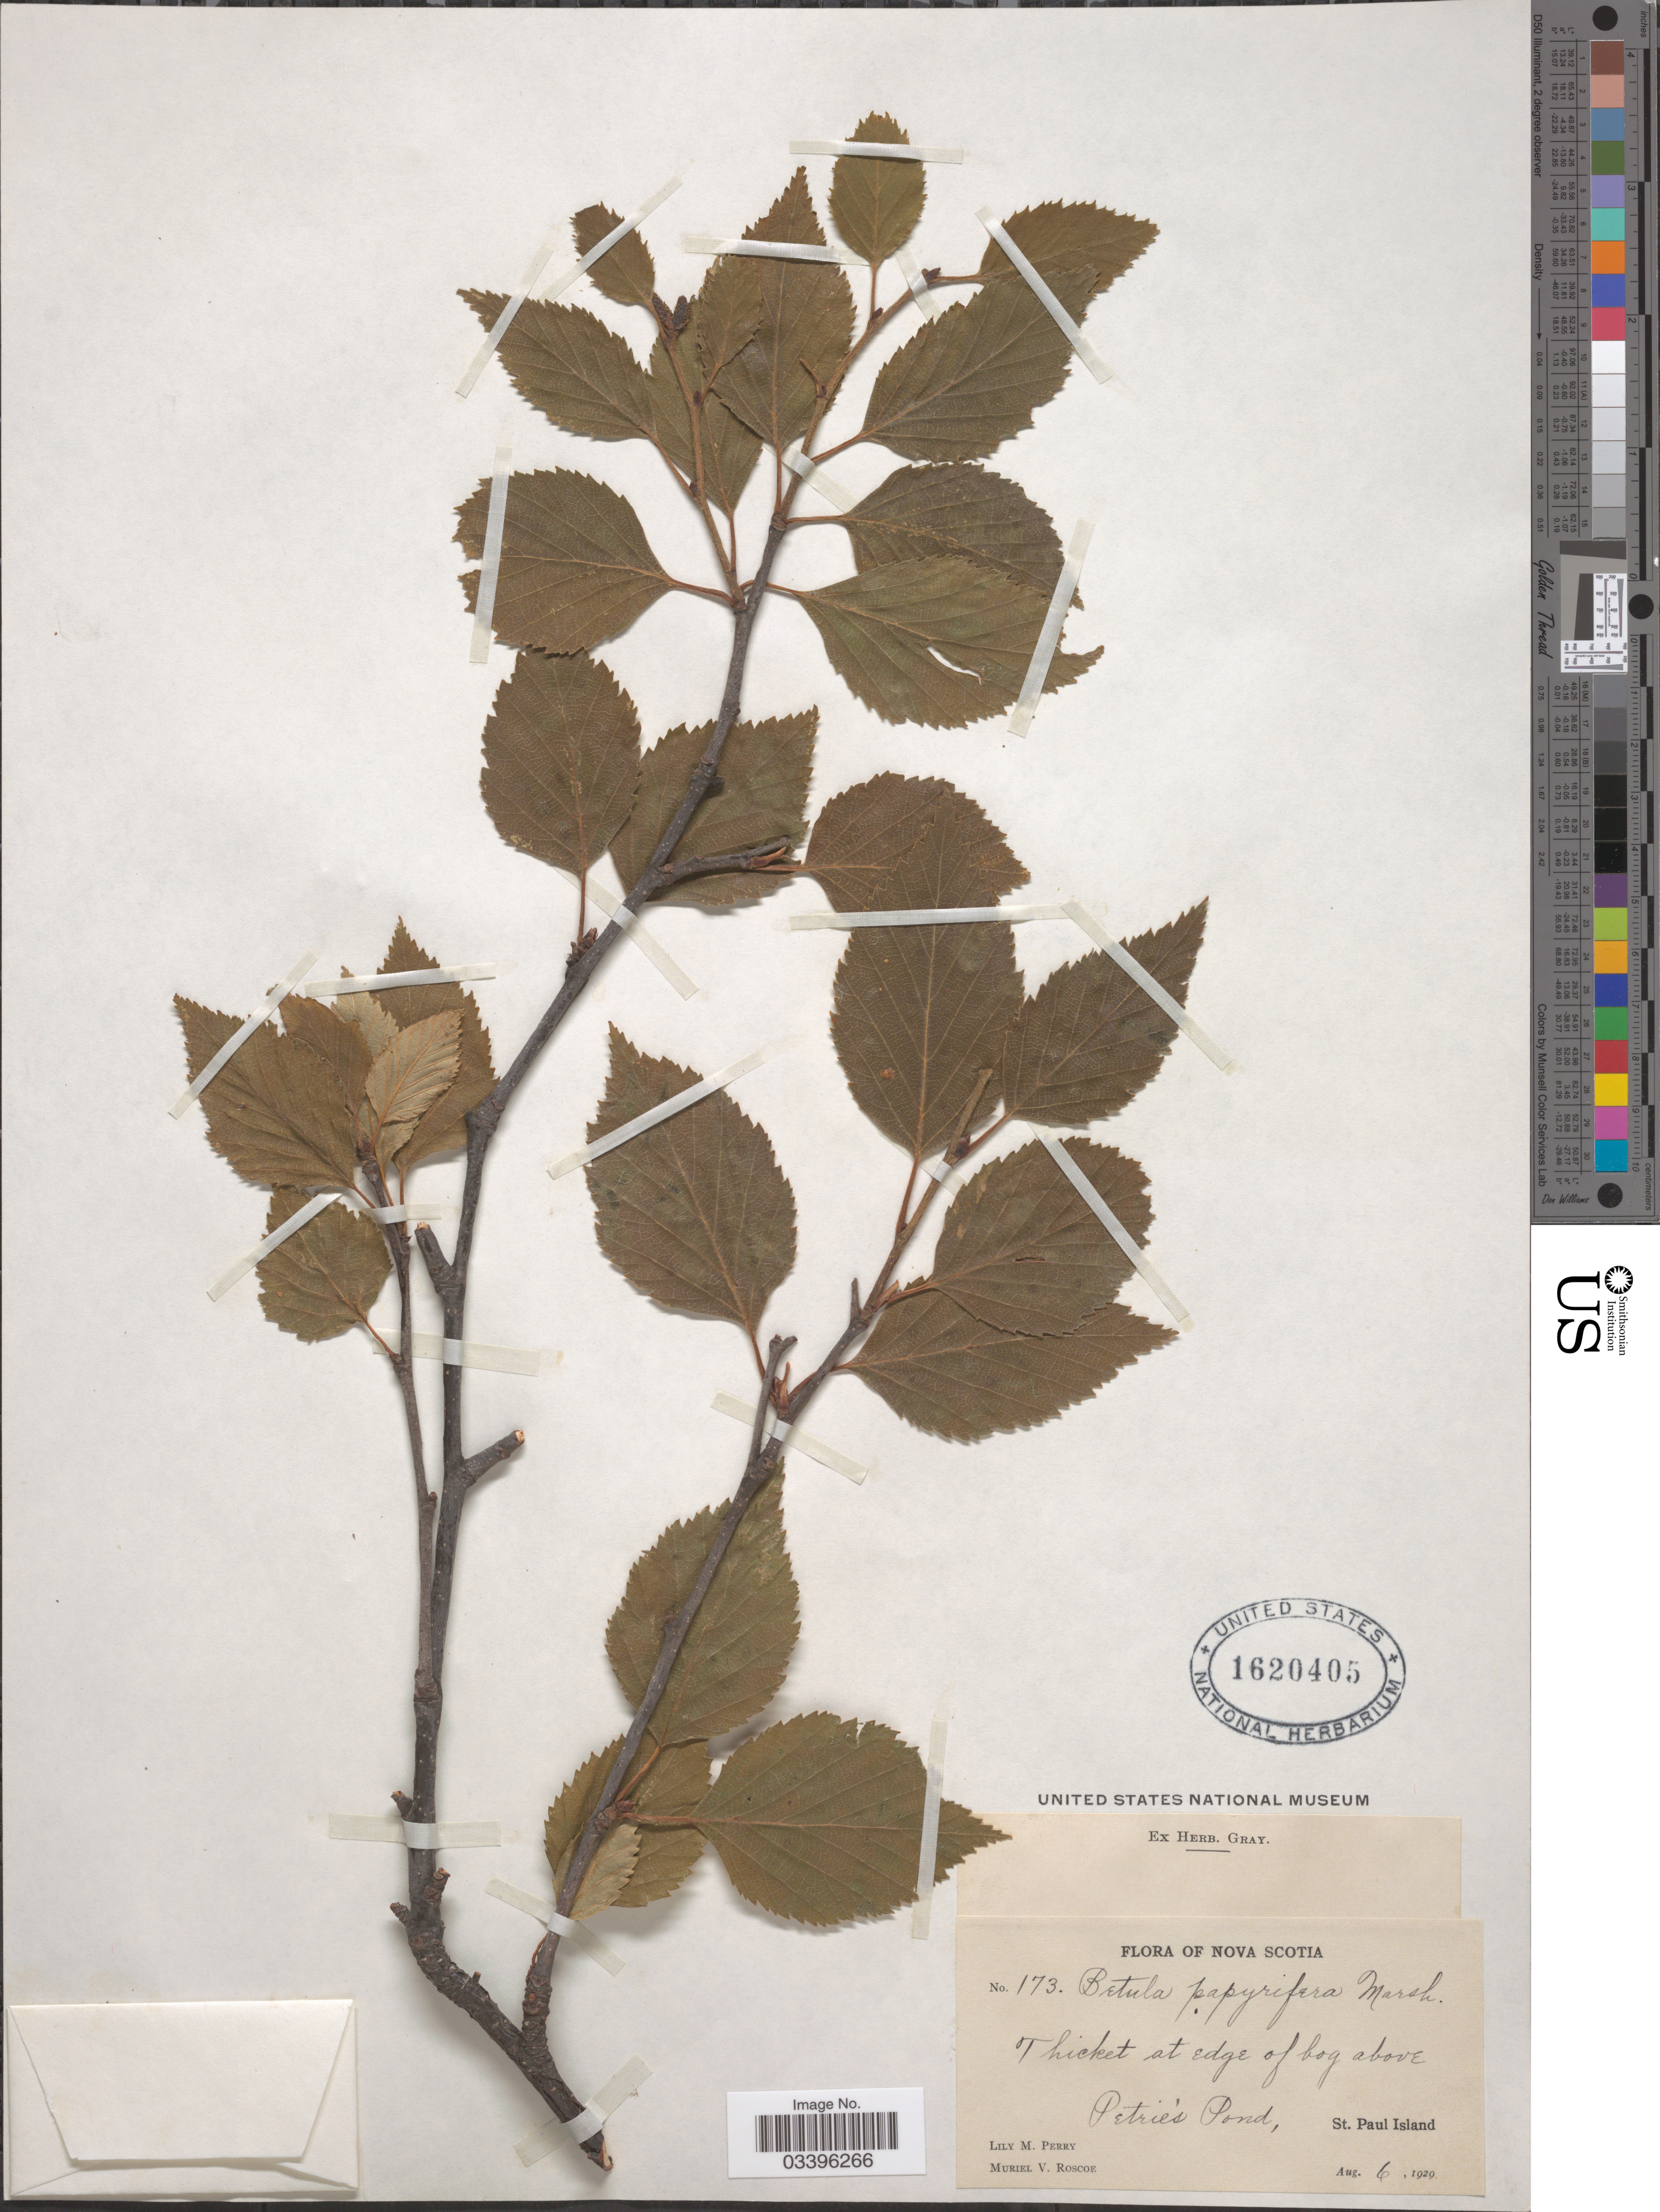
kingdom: Plantae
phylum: Tracheophyta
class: Magnoliopsida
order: Fagales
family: Betulaceae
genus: Betula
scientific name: Betula papyrifera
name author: Marshall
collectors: L. M. Perry & M. Roscoe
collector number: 173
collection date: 1929-08-06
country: Canada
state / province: Nova Scotia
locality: Thicket at edge of bog above Petrie's Pond. St. Paul Island.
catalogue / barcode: US 1620405